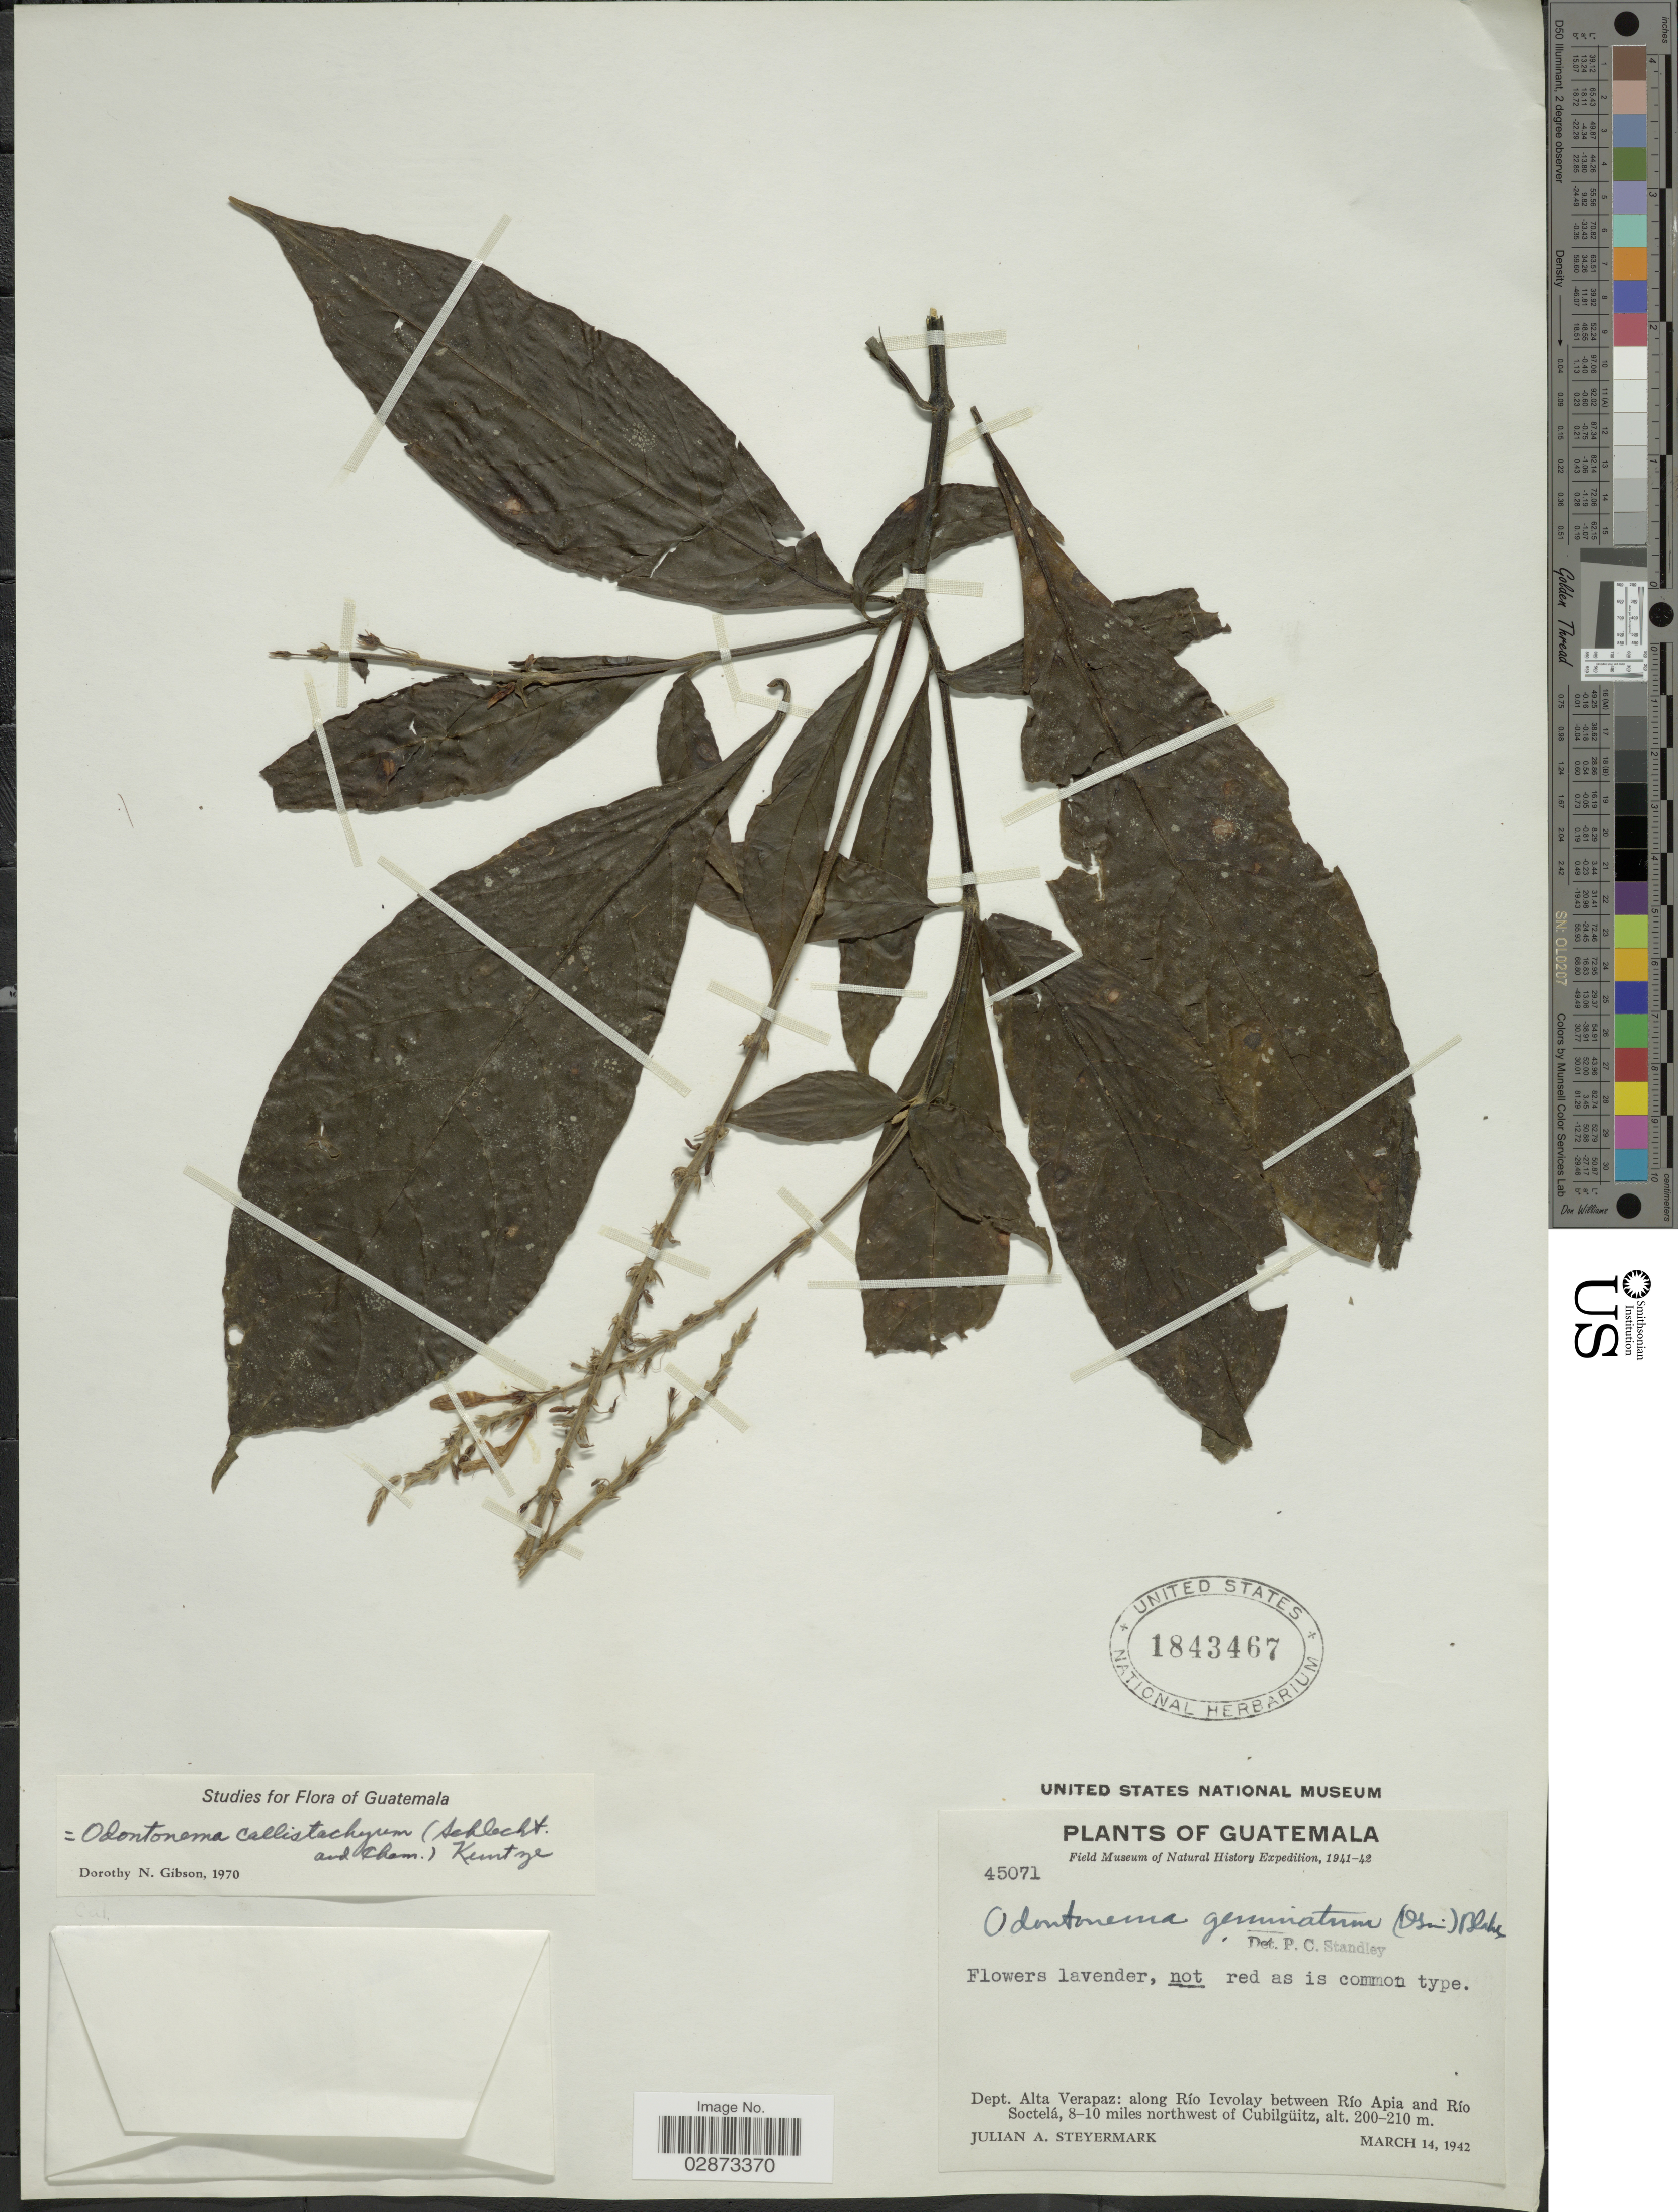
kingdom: Plantae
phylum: Tracheophyta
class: Magnoliopsida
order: Lamiales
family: Acanthaceae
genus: Odontonema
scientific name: Odontonema callistachyum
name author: (Schltdl. & Cham.) Kuntze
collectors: J. Steyermark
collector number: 45071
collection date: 1942-03-14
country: Guatemala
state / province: Alta Verapaz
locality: Dept. Alta Verapaz: along Río Icvolay between Río Apia and Río Soctelá, 8-10 miles northwest of Cubilgüitz.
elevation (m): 200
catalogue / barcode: US 1843467